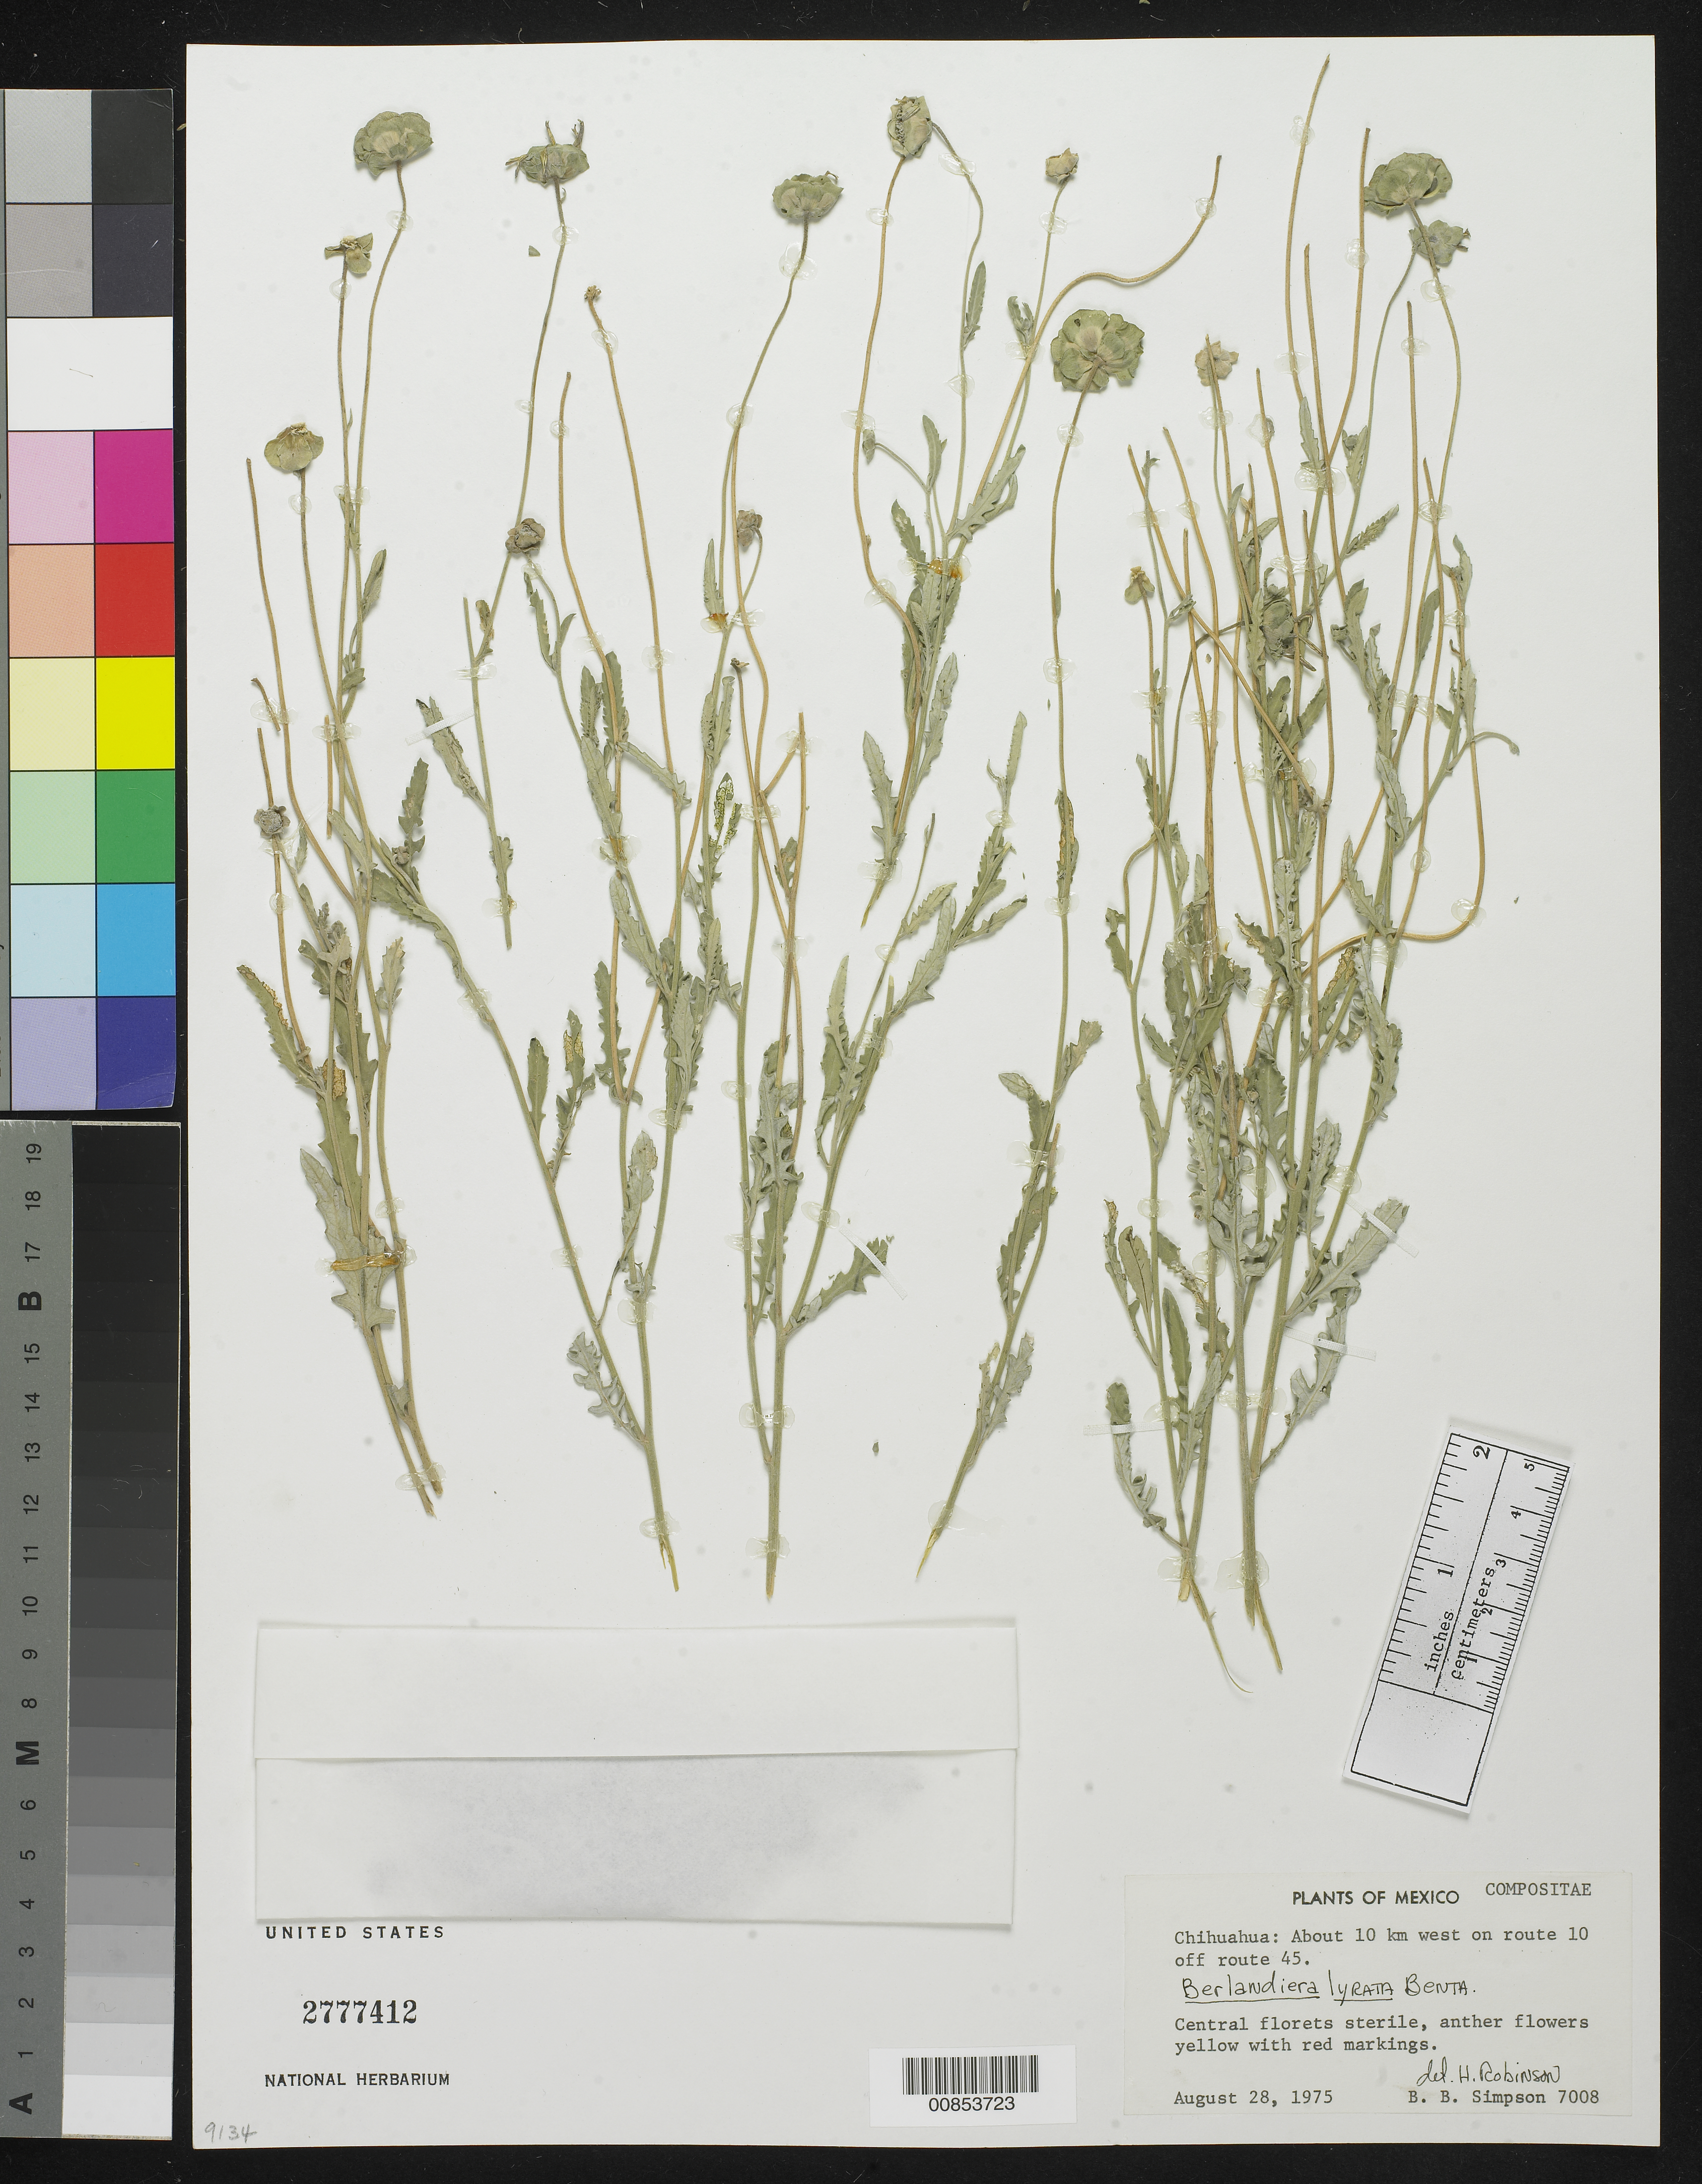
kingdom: Plantae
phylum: Tracheophyta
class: Magnoliopsida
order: Asterales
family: Asteraceae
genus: Berlandiera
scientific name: Berlandiera lyrata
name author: Benth.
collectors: B. B. Simpson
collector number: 7008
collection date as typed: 28 Aug 1975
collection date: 1975-08-28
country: Mexico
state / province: Chihuahua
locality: About 10 km. west on route10 off route 45. Chihuahua.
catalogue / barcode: US 2777412